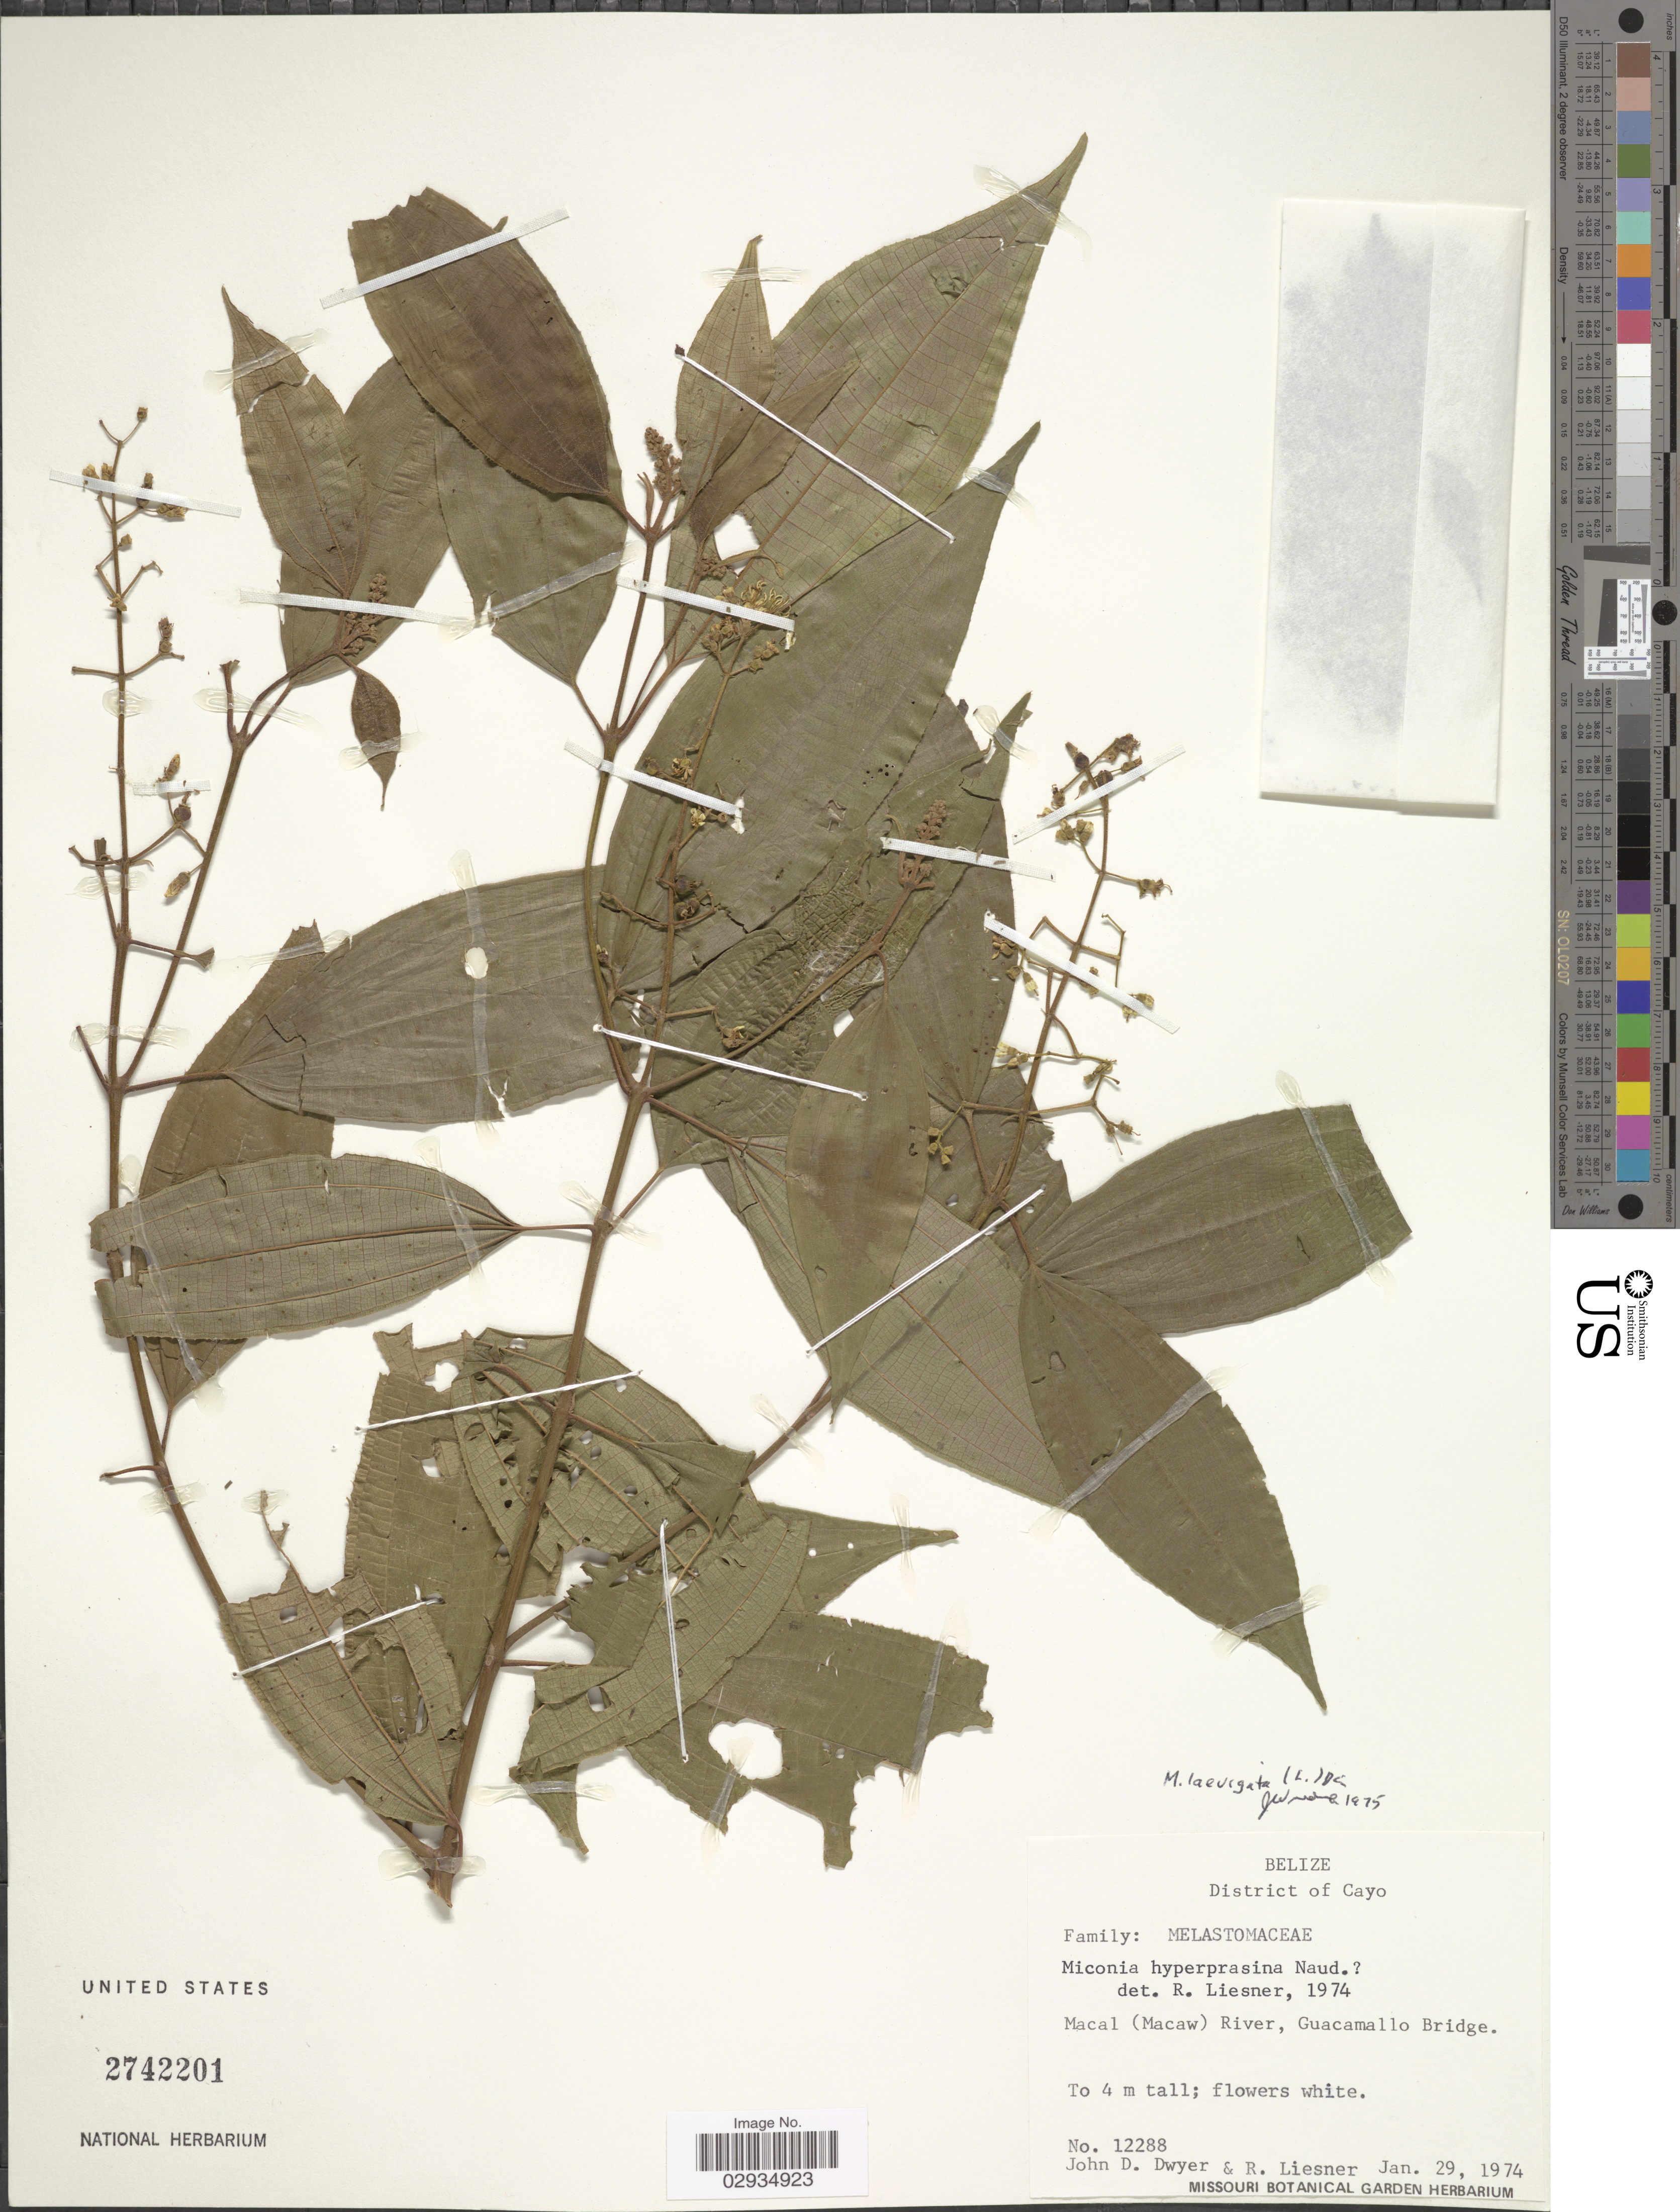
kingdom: Plantae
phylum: Tracheophyta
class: Magnoliopsida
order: Myrtales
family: Melastomataceae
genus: Miconia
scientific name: Miconia laevigata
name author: (L.) D. Don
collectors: J. D. Dwyer & R. L. Liesner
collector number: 12288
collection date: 1974-01-29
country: Belize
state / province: Cayo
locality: District of Cayo. Macal (Macaw) River, Guacamallo Bridge.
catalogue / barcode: US 2742201